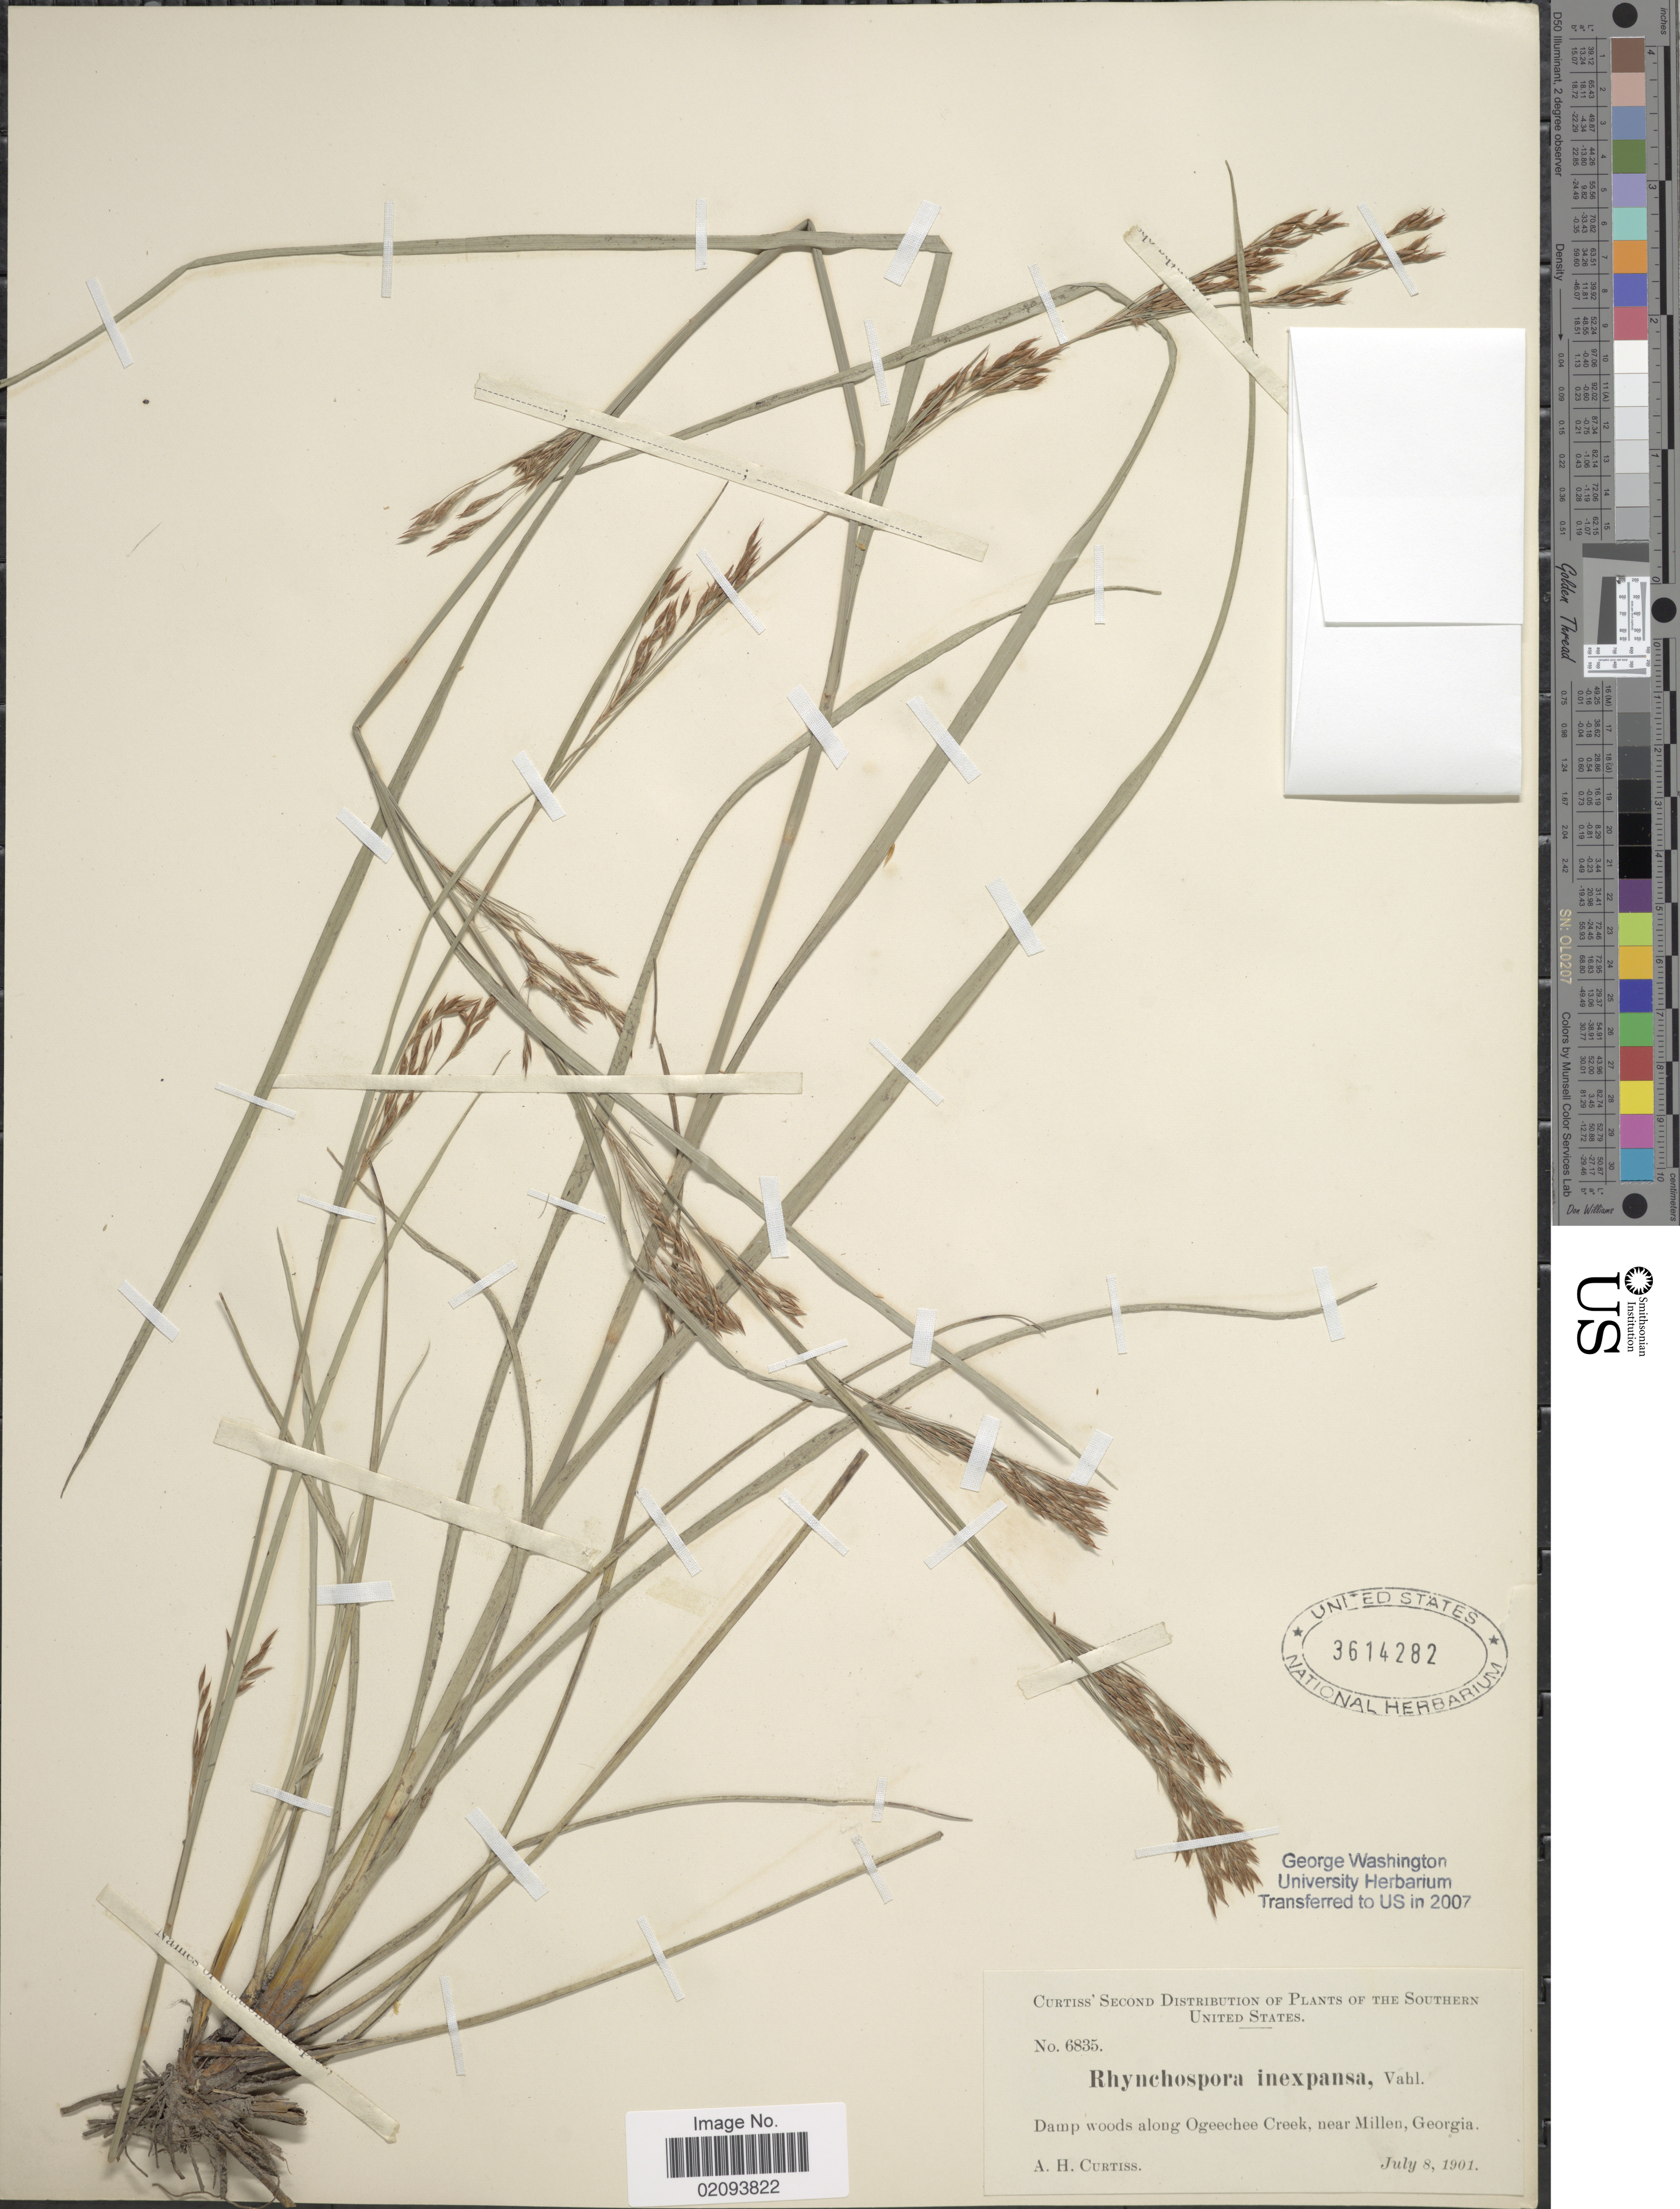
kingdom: Plantae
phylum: Tracheophyta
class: Liliopsida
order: Poales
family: Cyperaceae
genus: Rhynchospora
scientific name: Rhynchospora inexpansa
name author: (Michx.) Vahl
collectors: A. H. Curtiss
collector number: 6835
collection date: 1901-07-08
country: United States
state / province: Georgia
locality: Damp woods along Ogeechee Creek, near Millen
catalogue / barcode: US 3614282